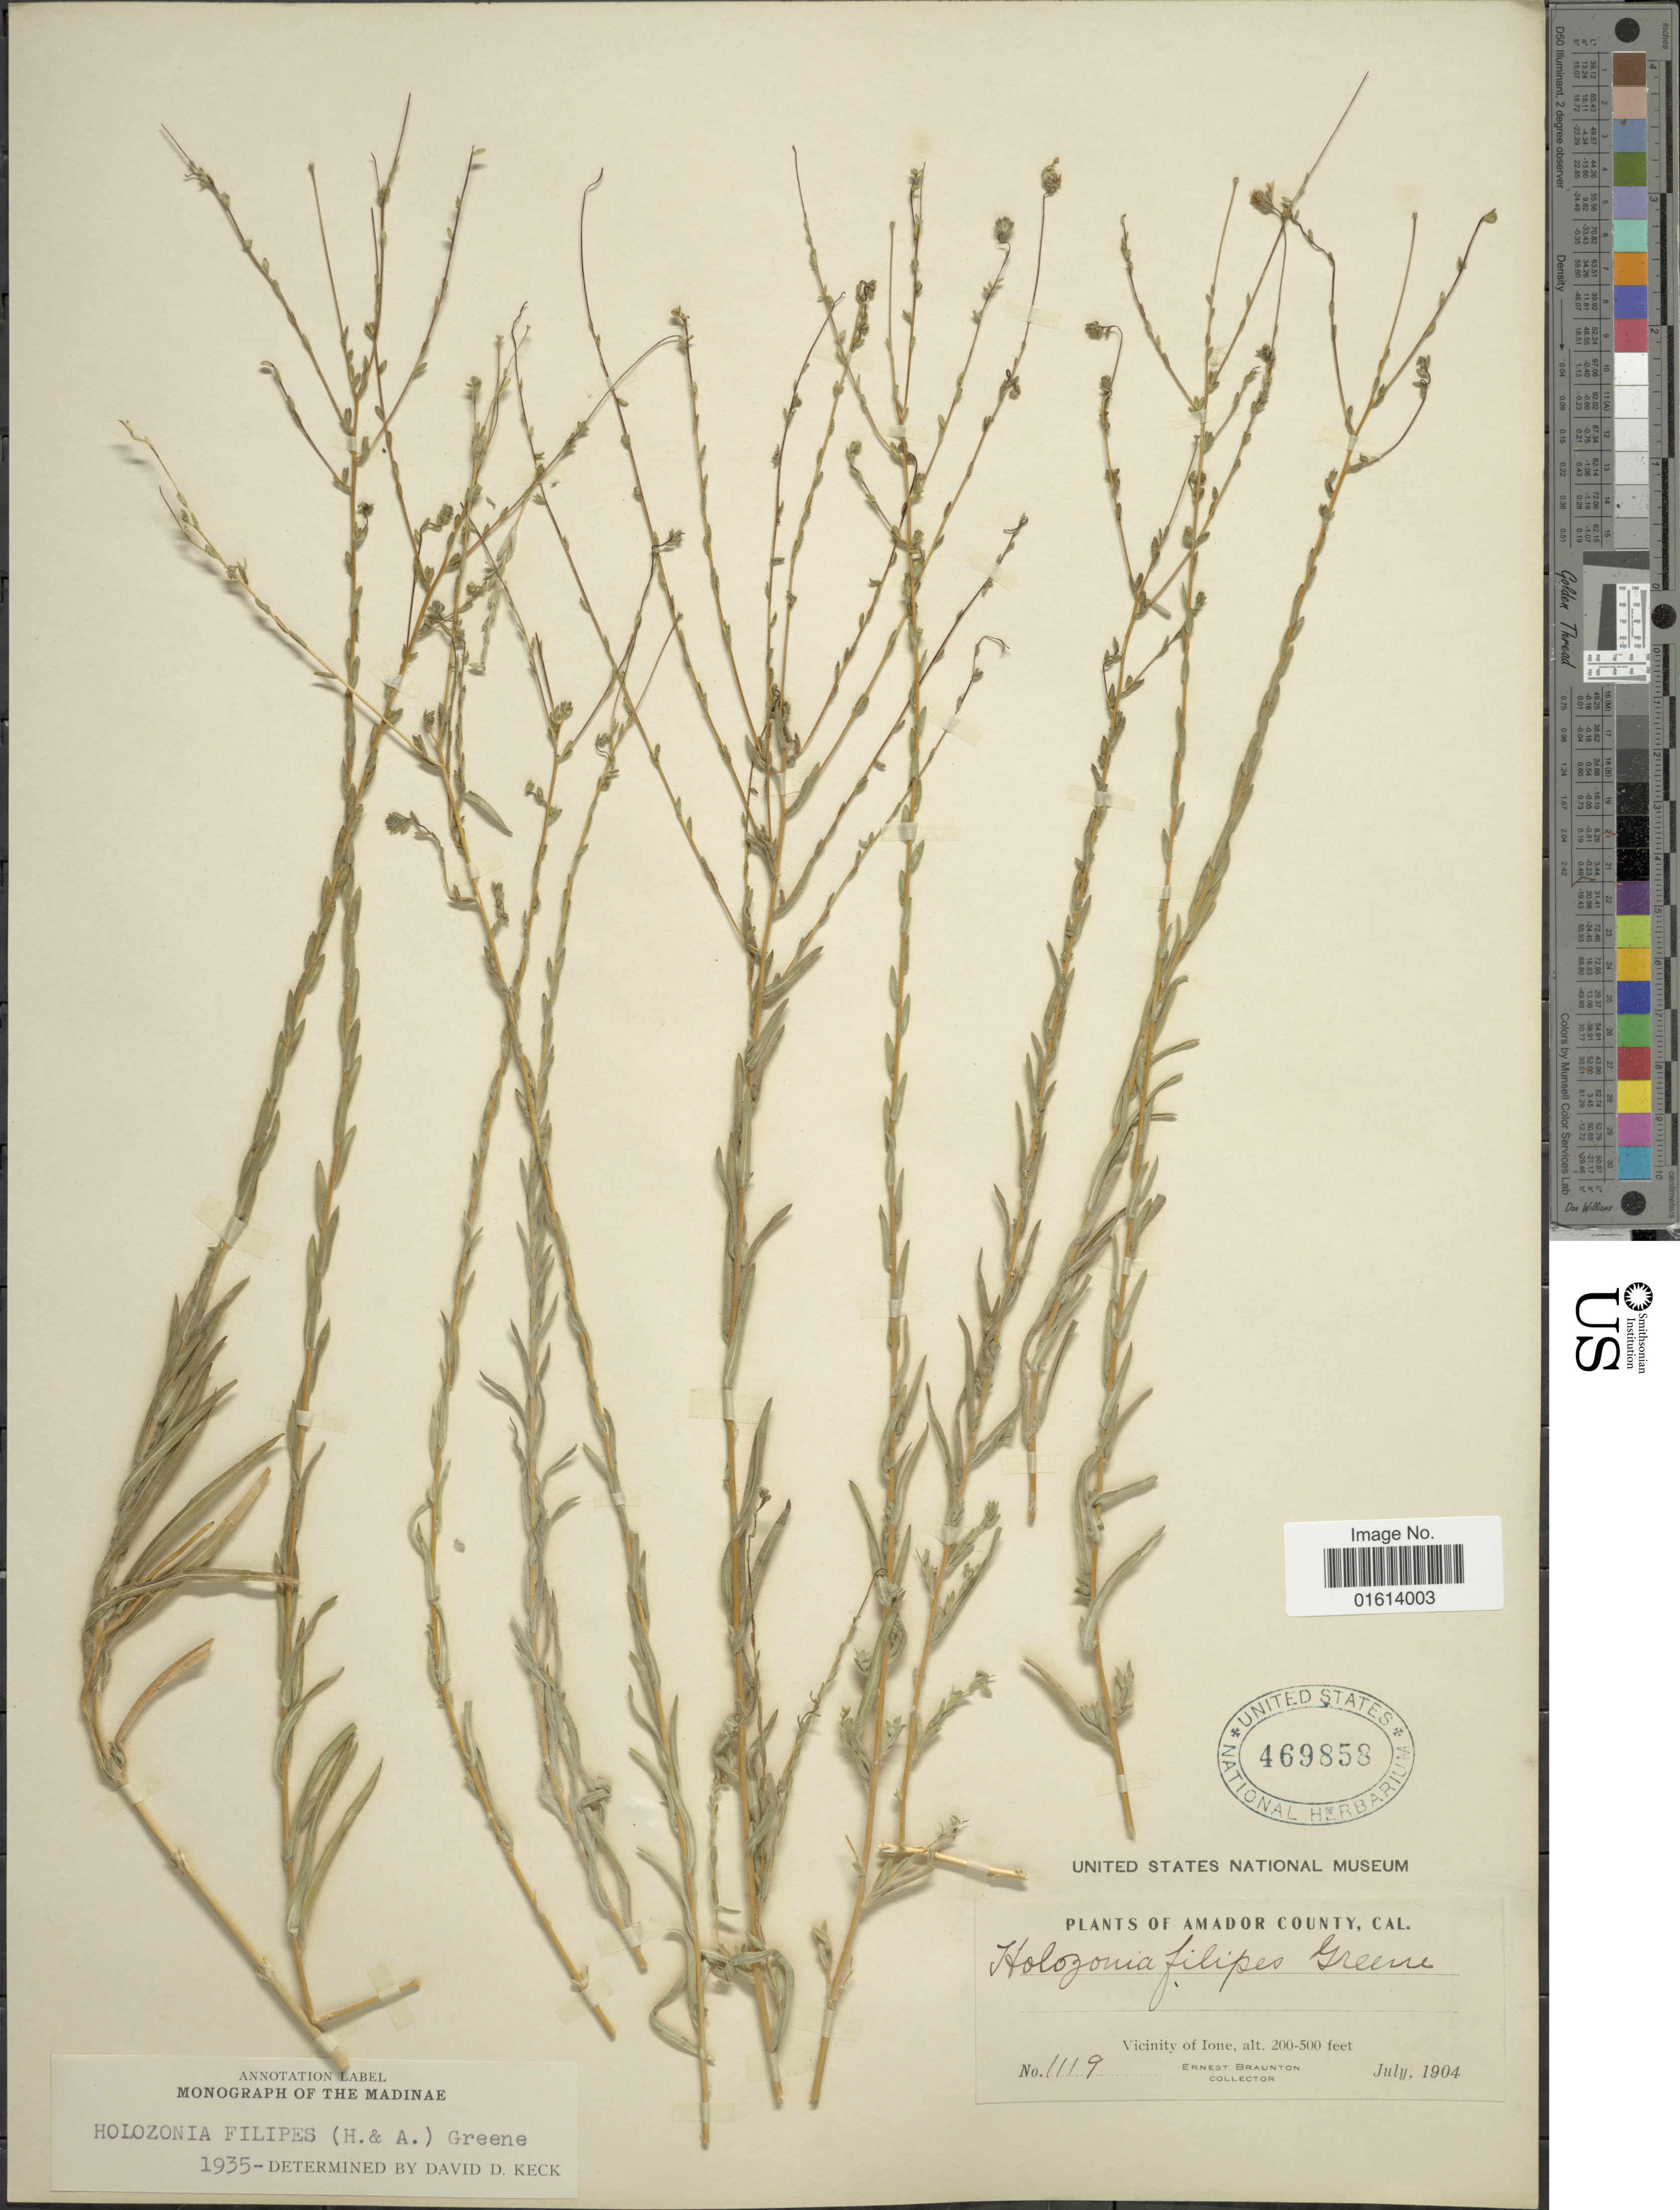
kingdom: Plantae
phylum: Tracheophyta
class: Magnoliopsida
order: Asterales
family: Asteraceae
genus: Holozonia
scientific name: Holozonia filipes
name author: (Hook. & Arn.) Greene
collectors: E. Braunton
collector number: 1119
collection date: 1904-07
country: United States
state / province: California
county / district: Amador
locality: Amador County, Cal., Vicinity of Ione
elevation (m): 61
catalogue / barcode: US 469858